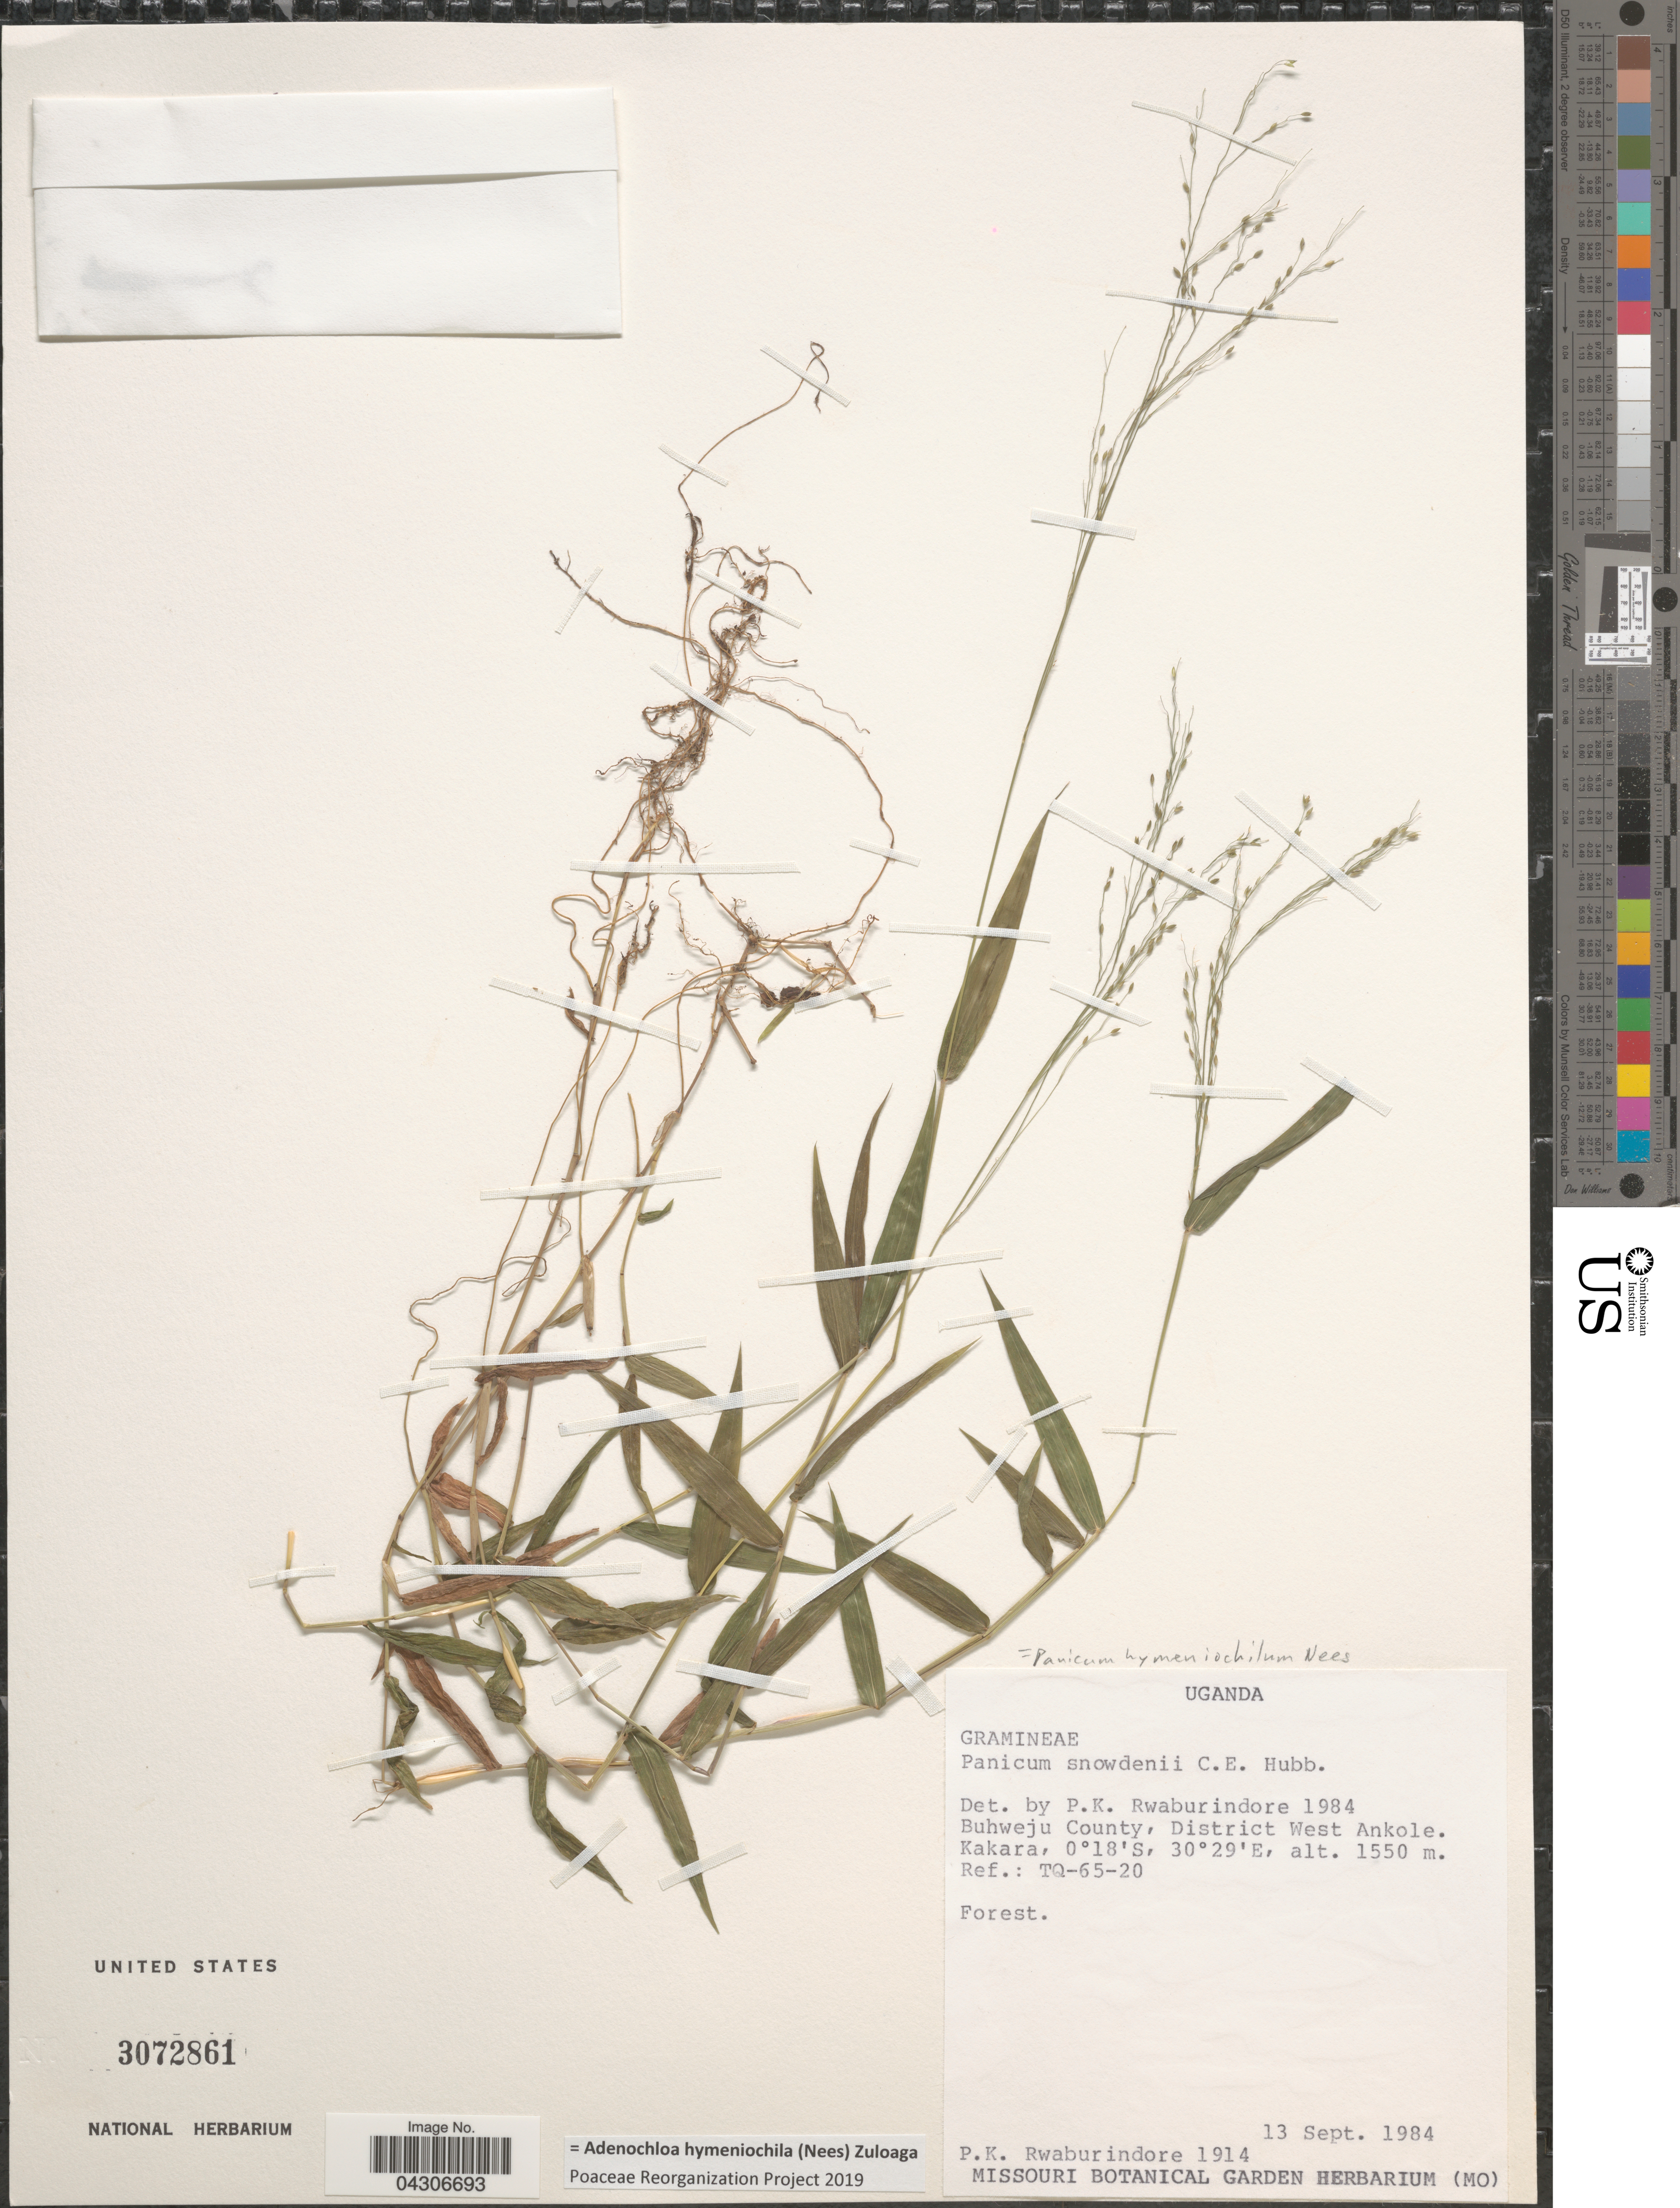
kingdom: Plantae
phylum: Tracheophyta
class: Liliopsida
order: Poales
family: Poaceae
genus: Adenochloa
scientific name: Adenochloa hymeniochila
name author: (Nees) Zuloaga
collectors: P. Rwaburindore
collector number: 1914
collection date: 1984-09-13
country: Uganda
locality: Buhweju County, District West Ankole. Kakara. Ref.:TQ-65-20.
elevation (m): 1550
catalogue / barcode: US 3072861